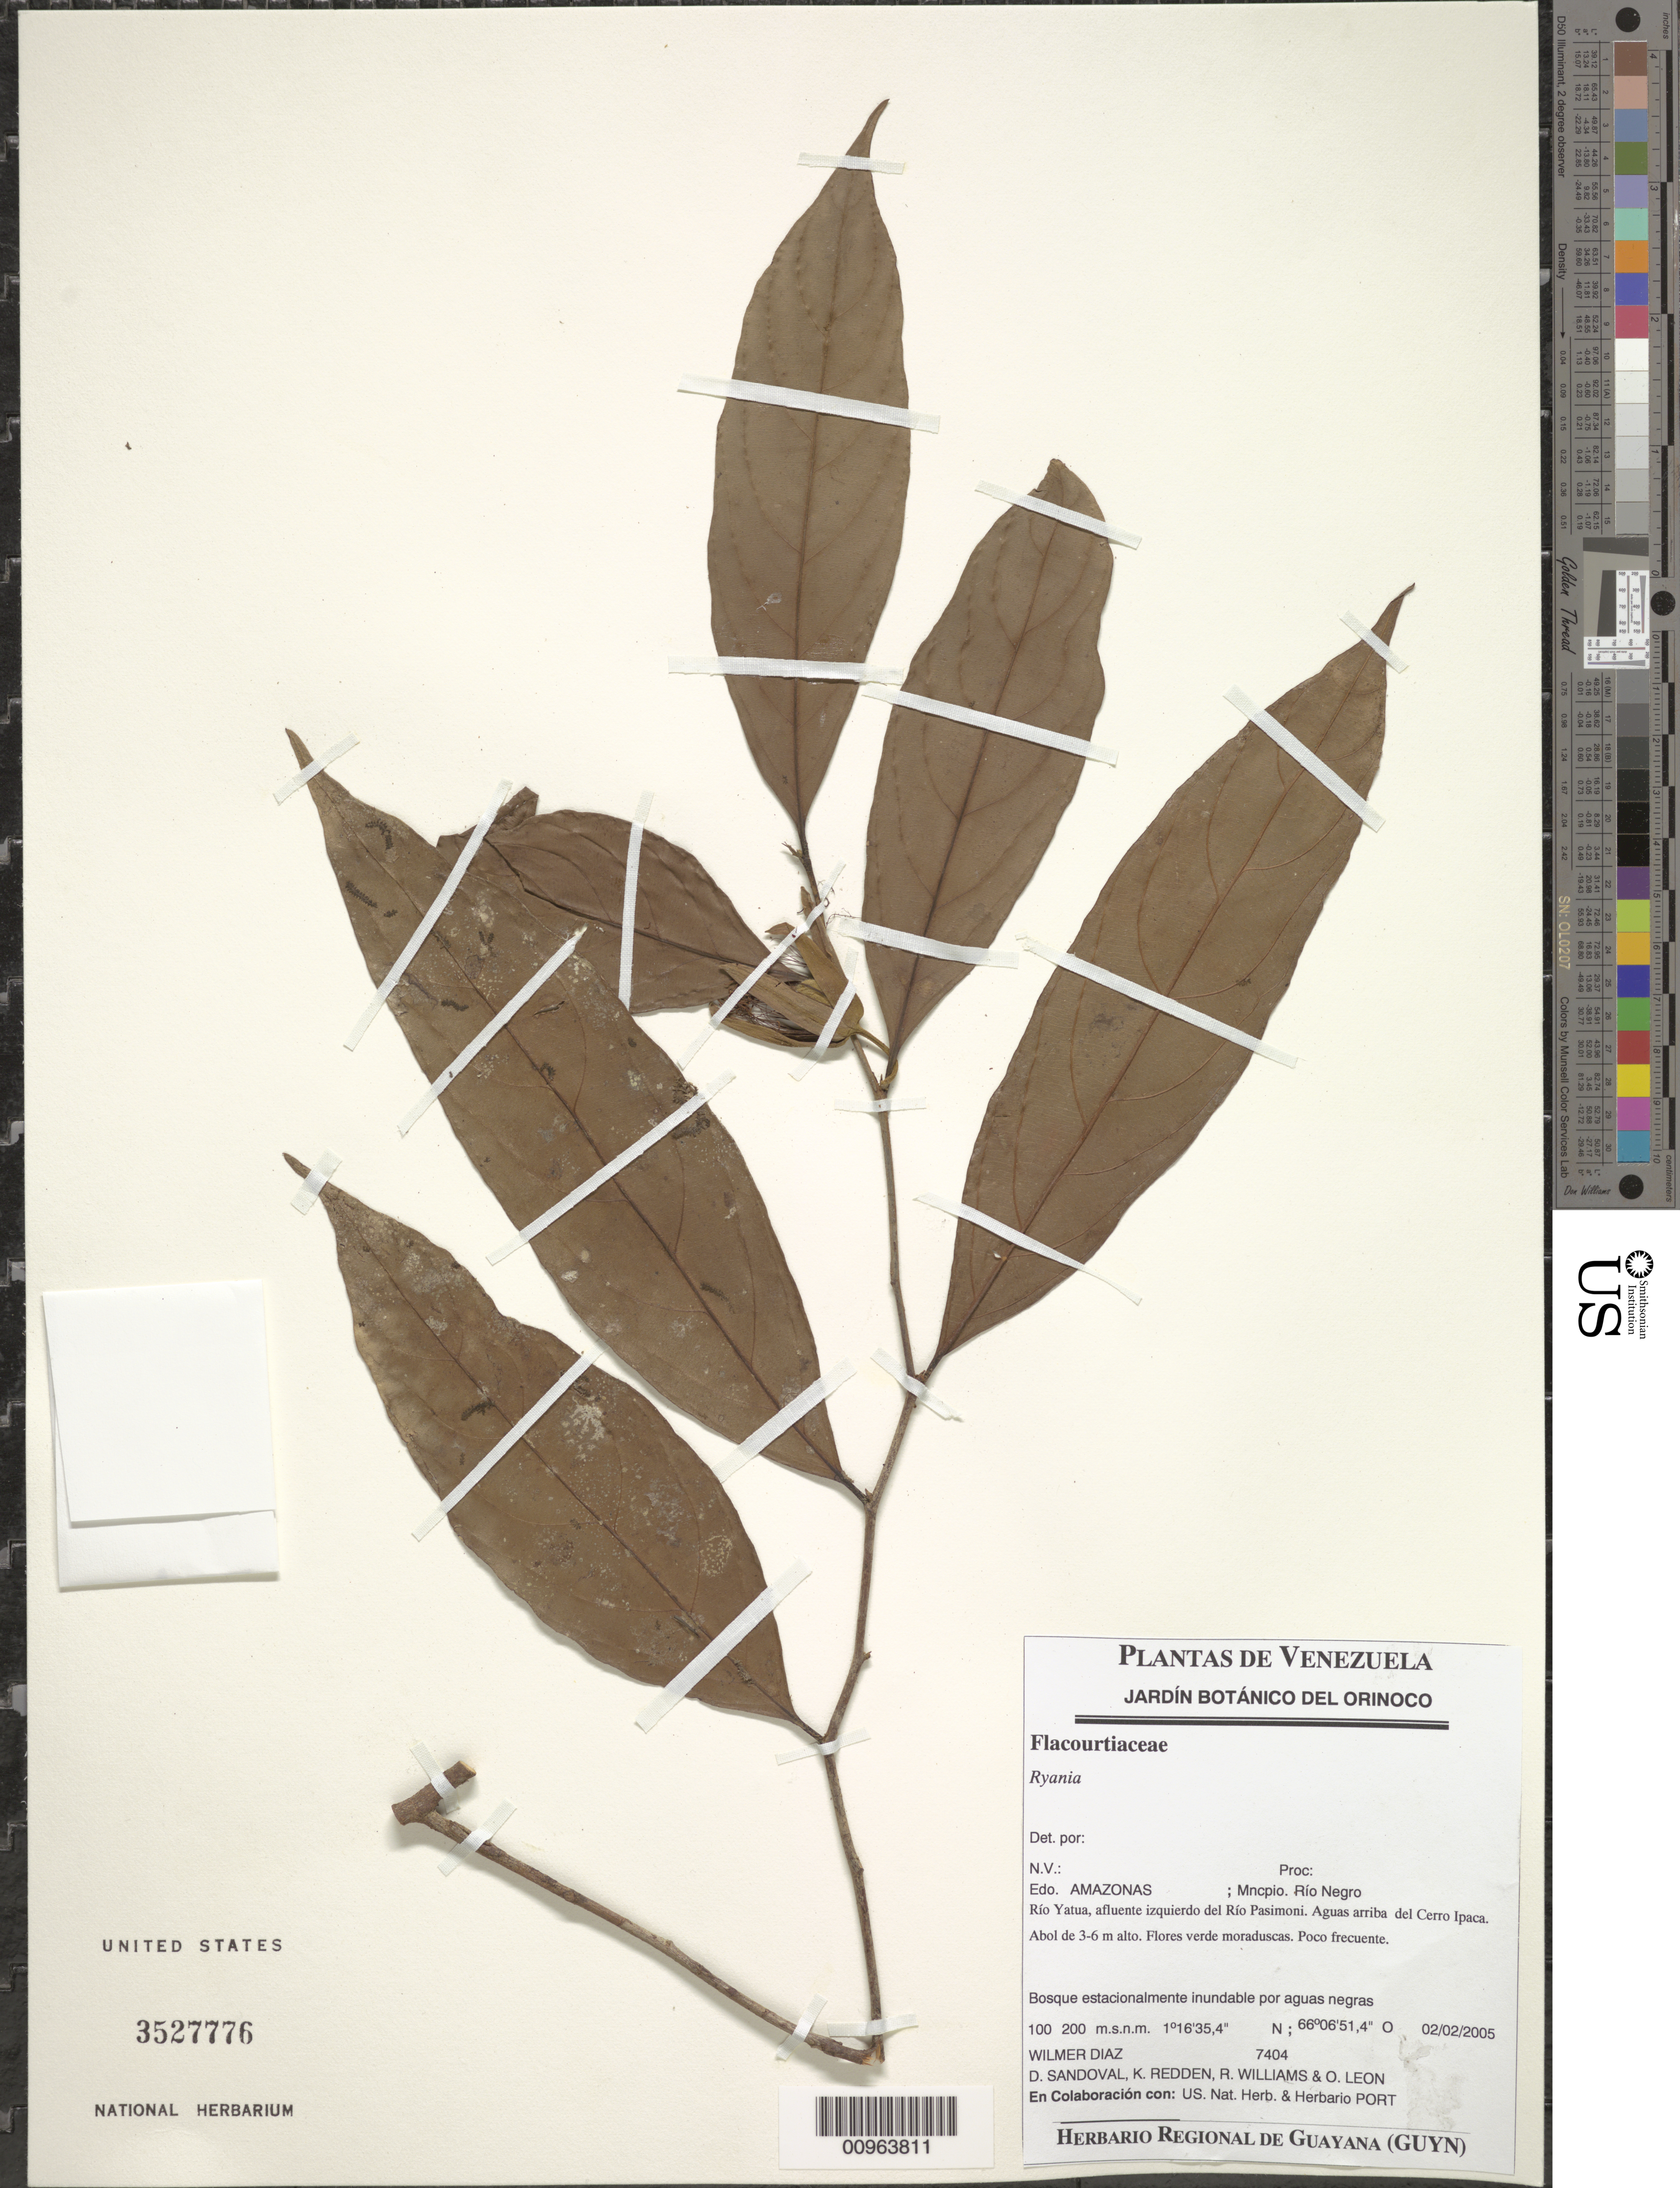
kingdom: Plantae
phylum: Tracheophyta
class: Magnoliopsida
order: Malpighiales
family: Salicaceae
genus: Ryania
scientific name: Ryania sp.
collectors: W. Díaz P., D. Sandoval, K. M. Redden, R. Williams & O. León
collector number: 7404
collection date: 2005-02-02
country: Venezuela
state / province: Amazonas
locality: Edo. Amazonas; Mncpio. Río Negro. Río Yatua, afluente izquierdo del Río Pasimoni. Aguas arriba del Cerro Ipaca.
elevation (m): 100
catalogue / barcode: US 3527776